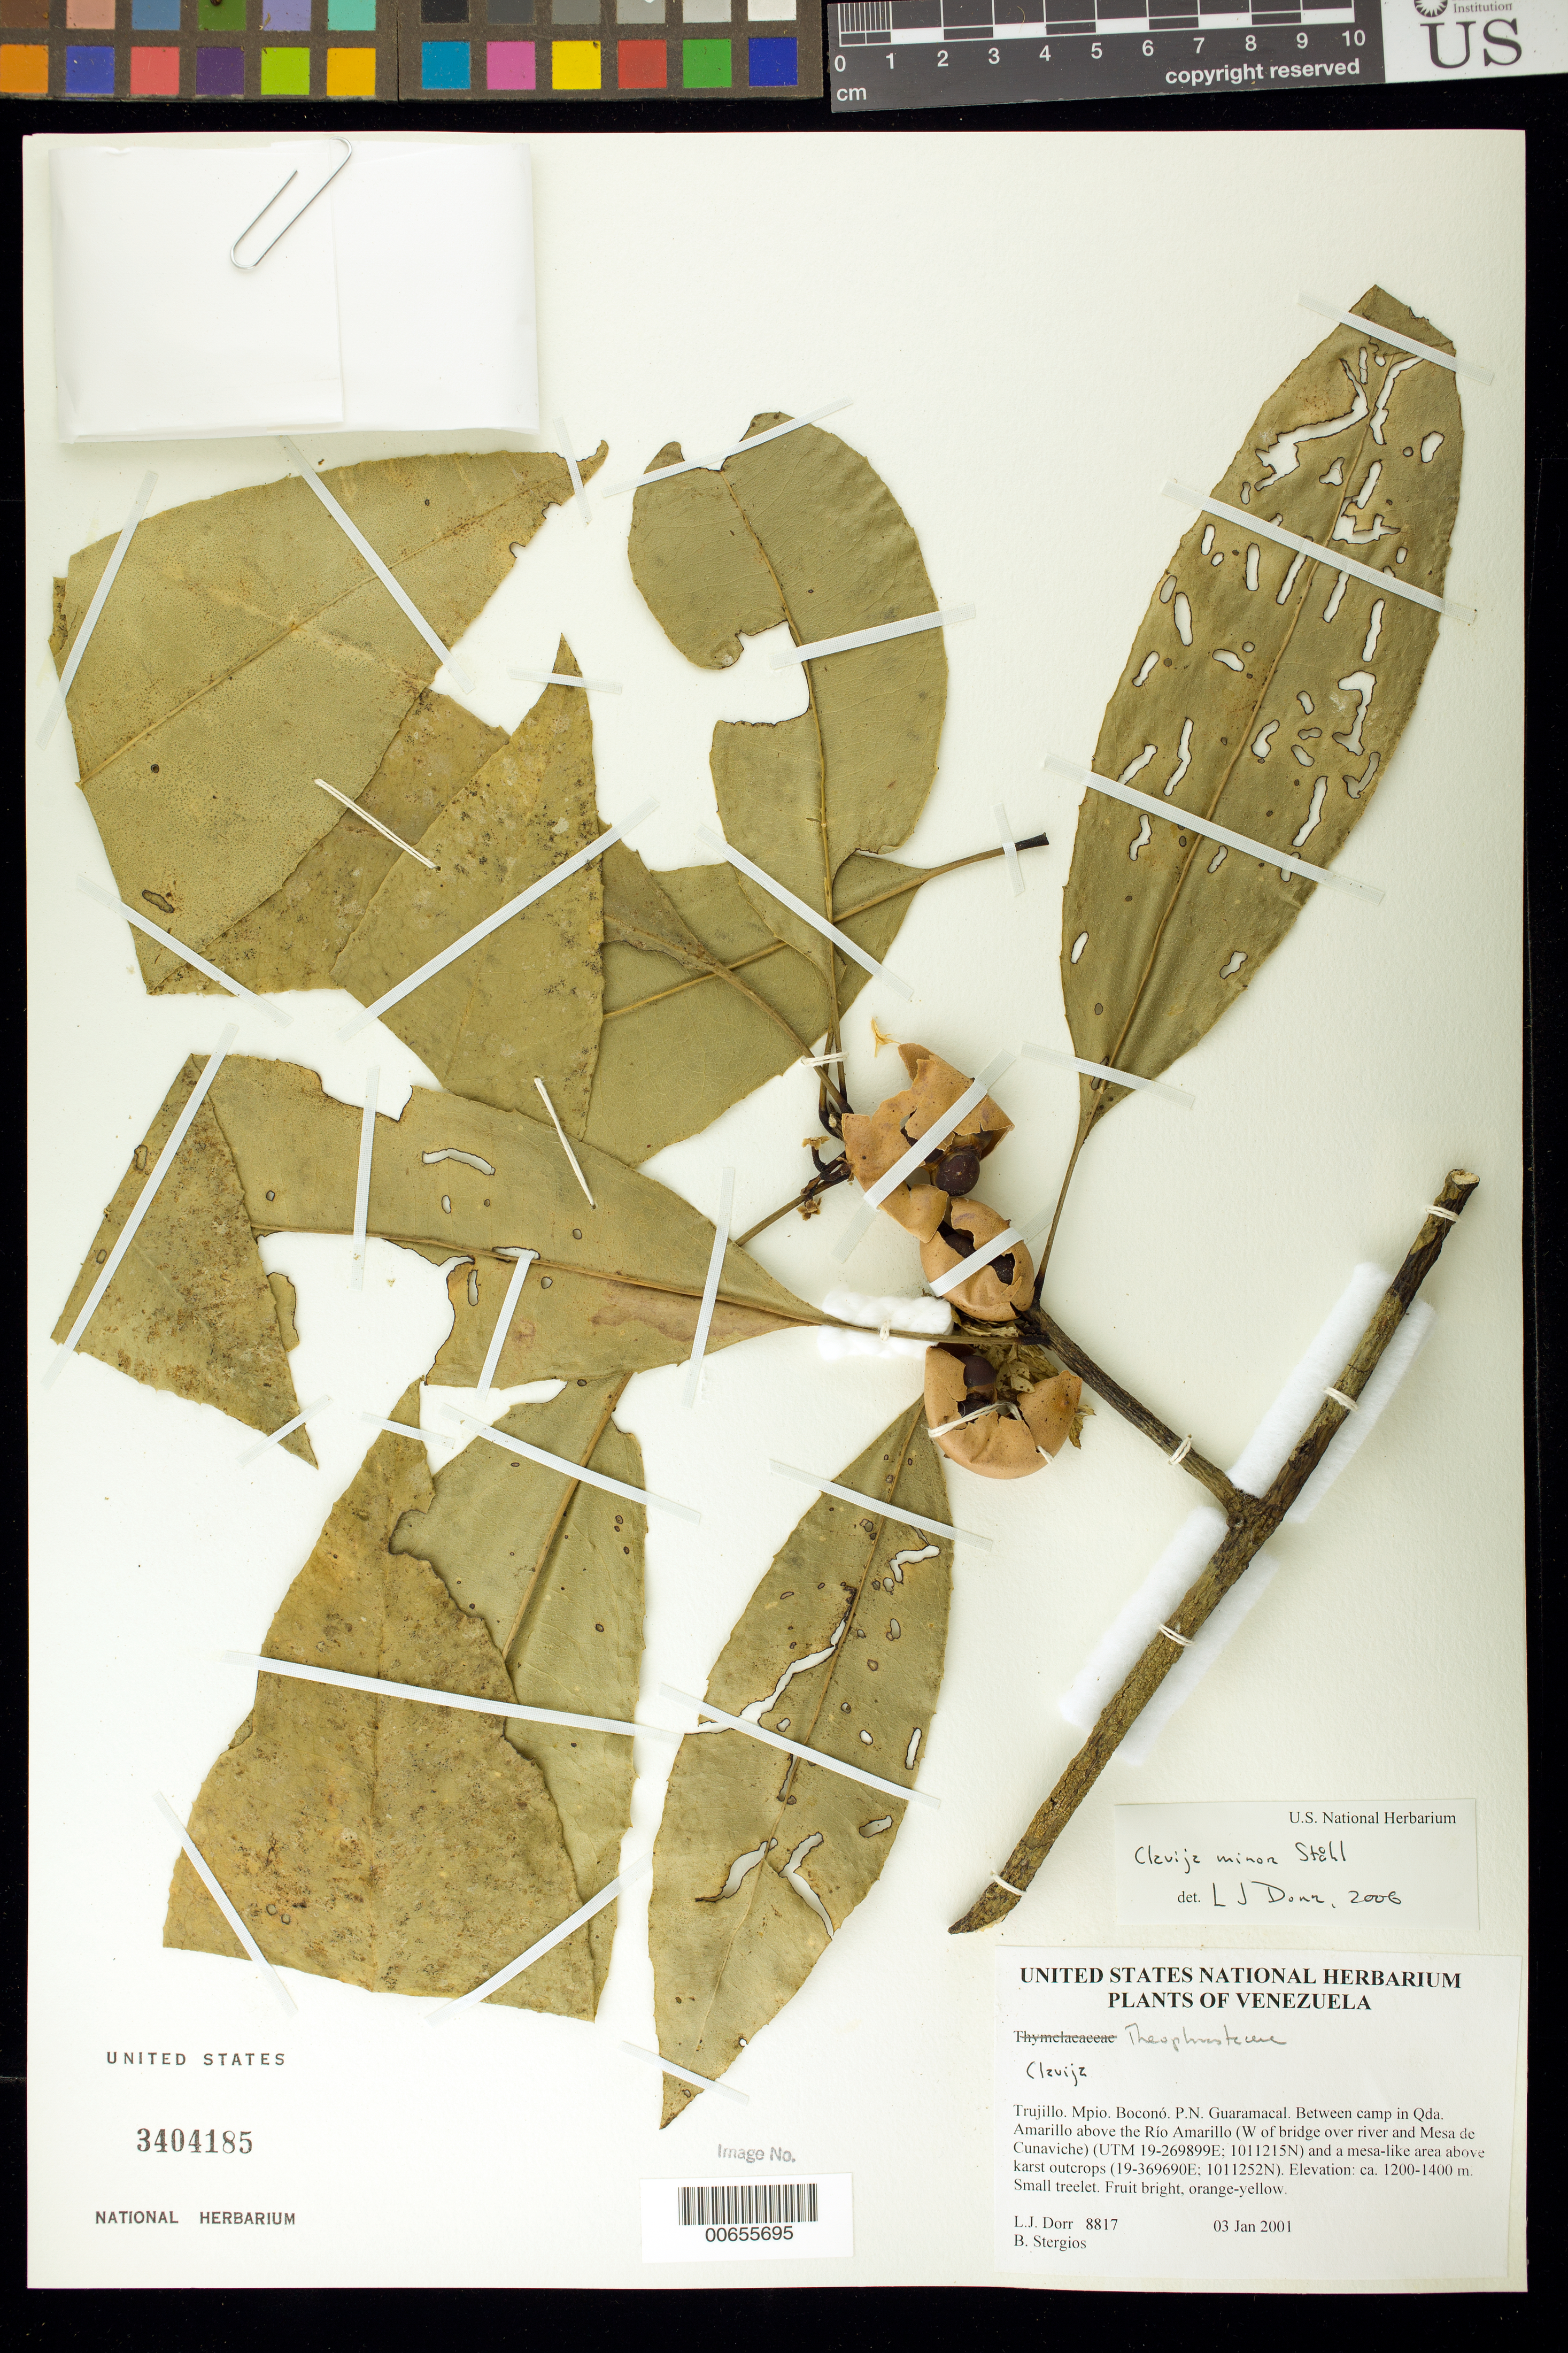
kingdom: Plantae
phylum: Tracheophyta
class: Magnoliopsida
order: Ericales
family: Primulaceae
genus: Clavija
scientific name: Clavija sp. a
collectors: L. J. Dorr & B. G. Stergios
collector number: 8817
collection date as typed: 03 Jan 2001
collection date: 2001-01-03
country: Venezuela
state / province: Trujillo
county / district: Boconó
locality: Parque Nacional Guaramacal. Between camp in Qda Amarillo above Río Amarillo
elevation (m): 1200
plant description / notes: GB, PORT, US, VEN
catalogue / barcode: US 3404185